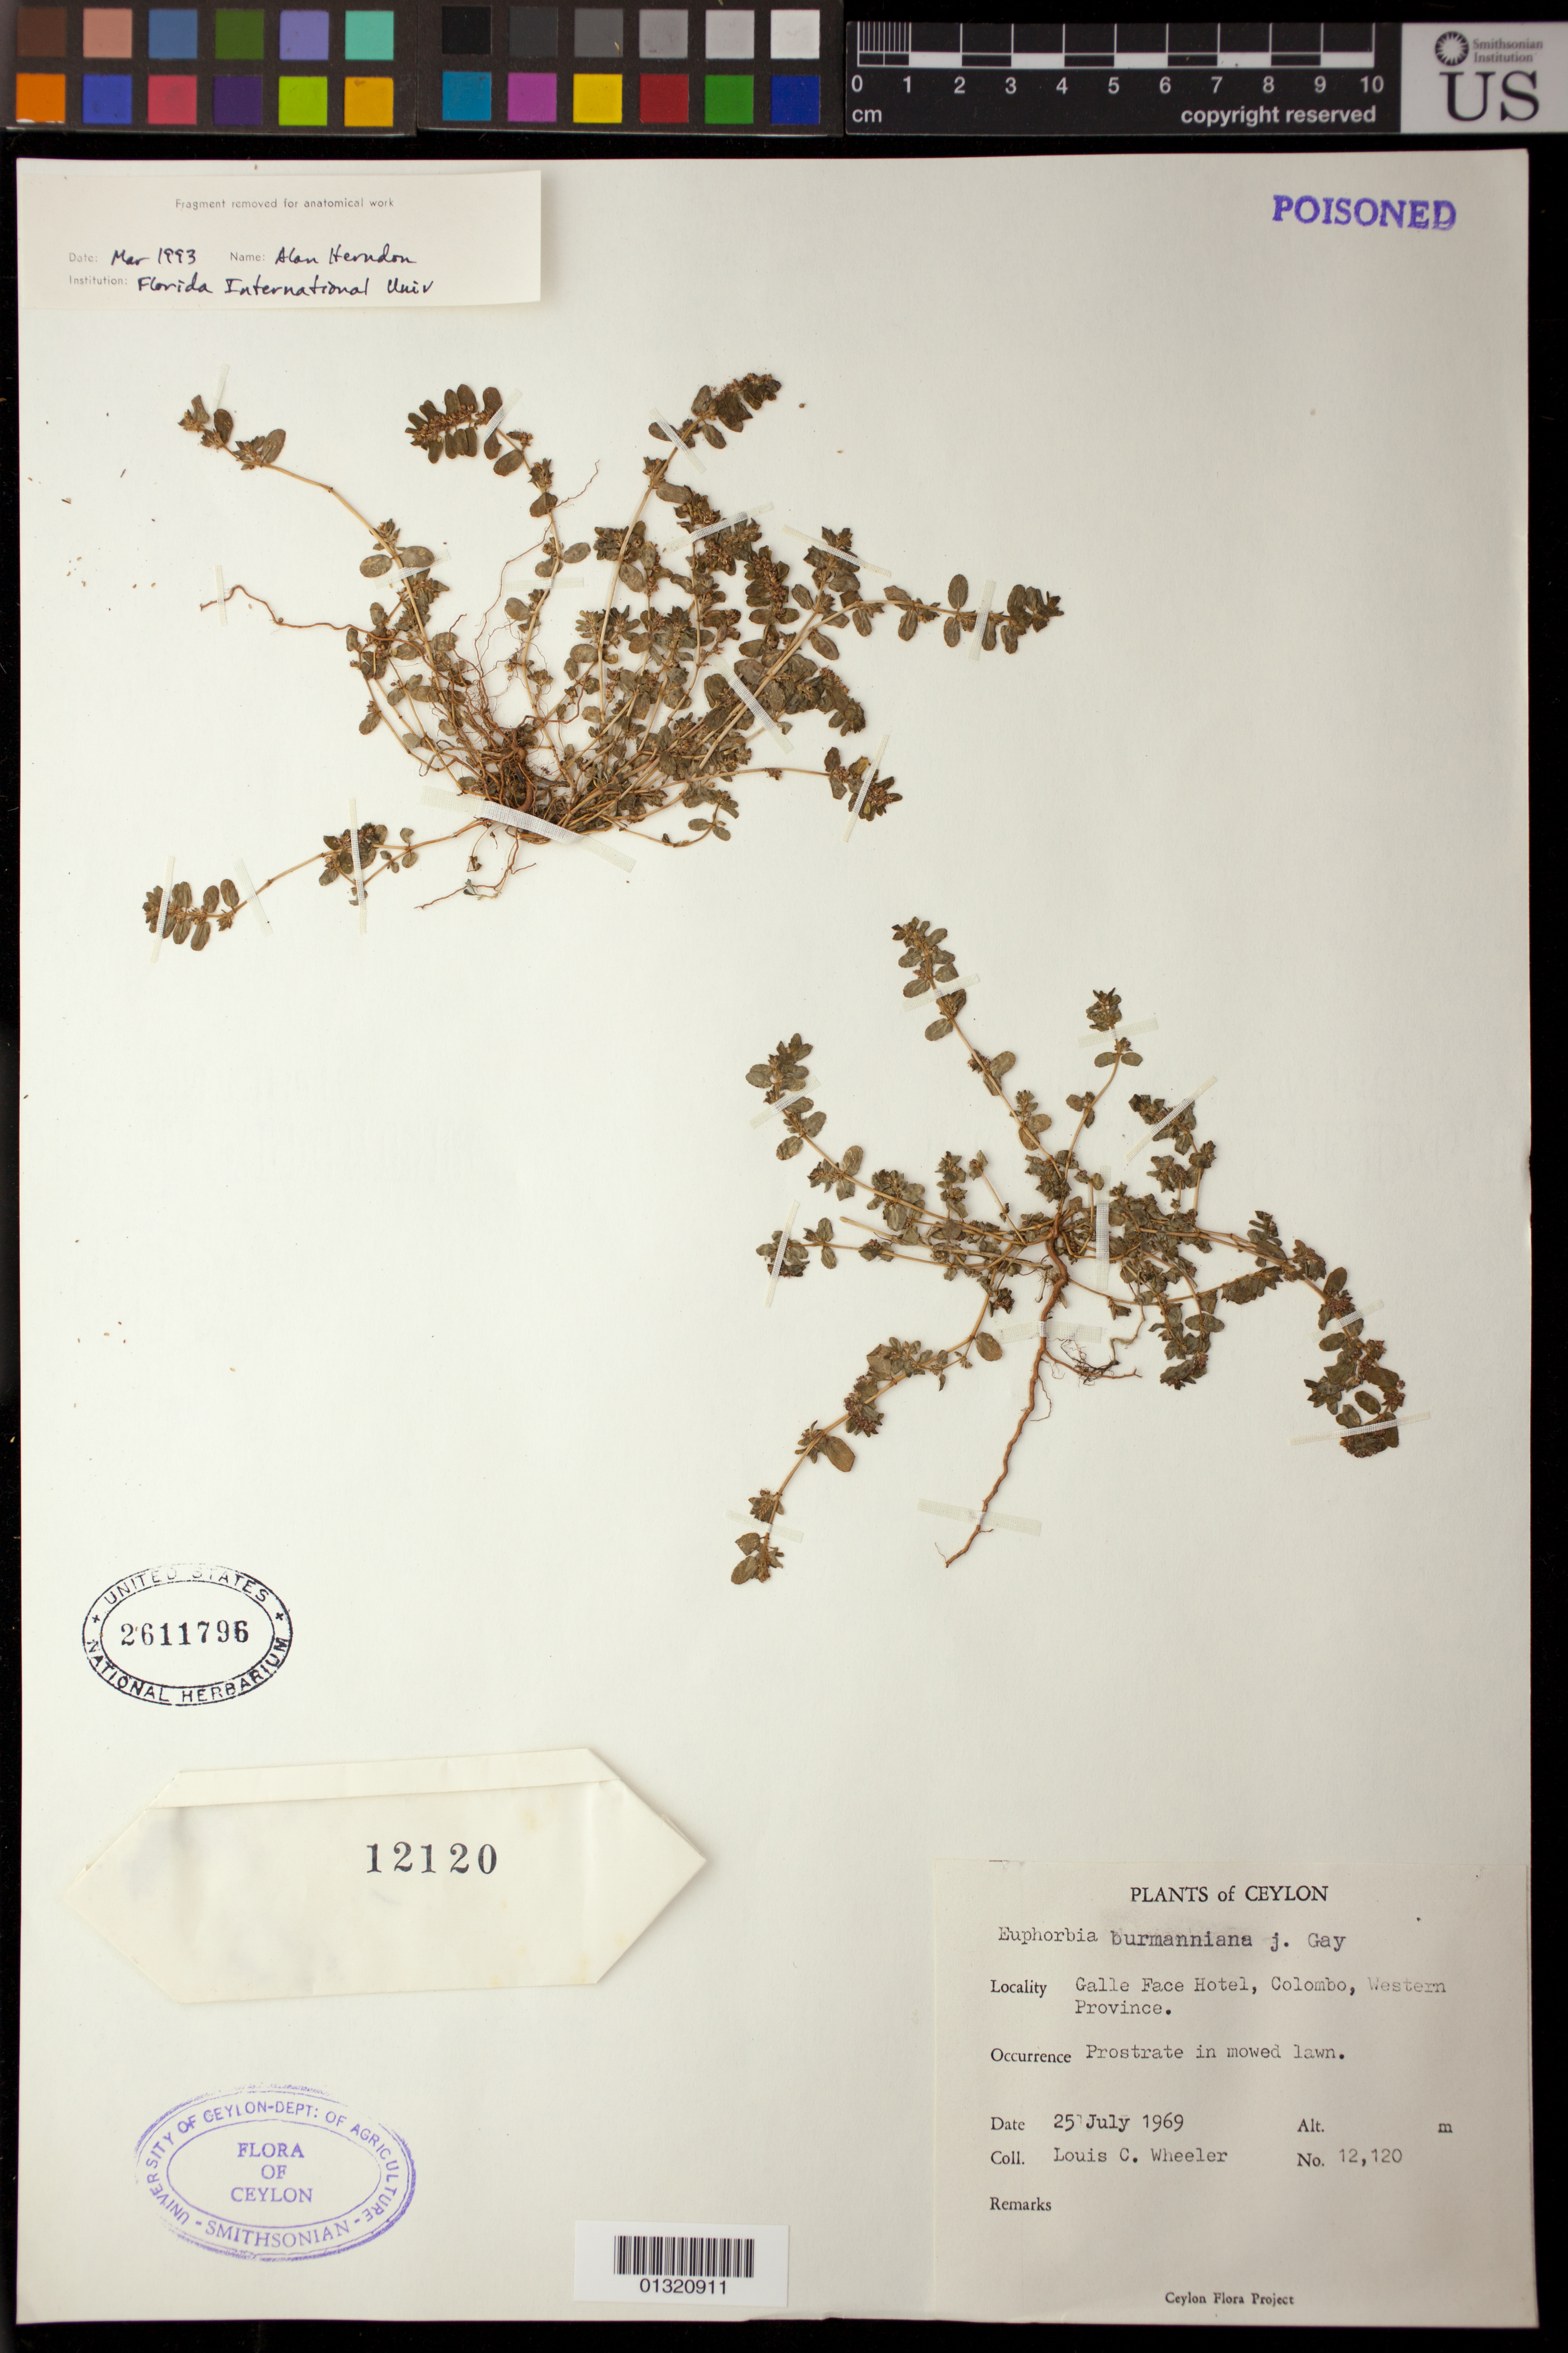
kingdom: Plantae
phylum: Tracheophyta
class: Magnoliopsida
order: Malpighiales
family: Euphorbiaceae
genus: Euphorbia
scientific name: Euphorbia forskaolii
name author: J. Gay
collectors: L. C. Wheeler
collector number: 12120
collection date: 1969-07-25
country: Sri Lanka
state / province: Western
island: Ceylon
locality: Galle Face Hotel, Colombo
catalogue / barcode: US 2611796